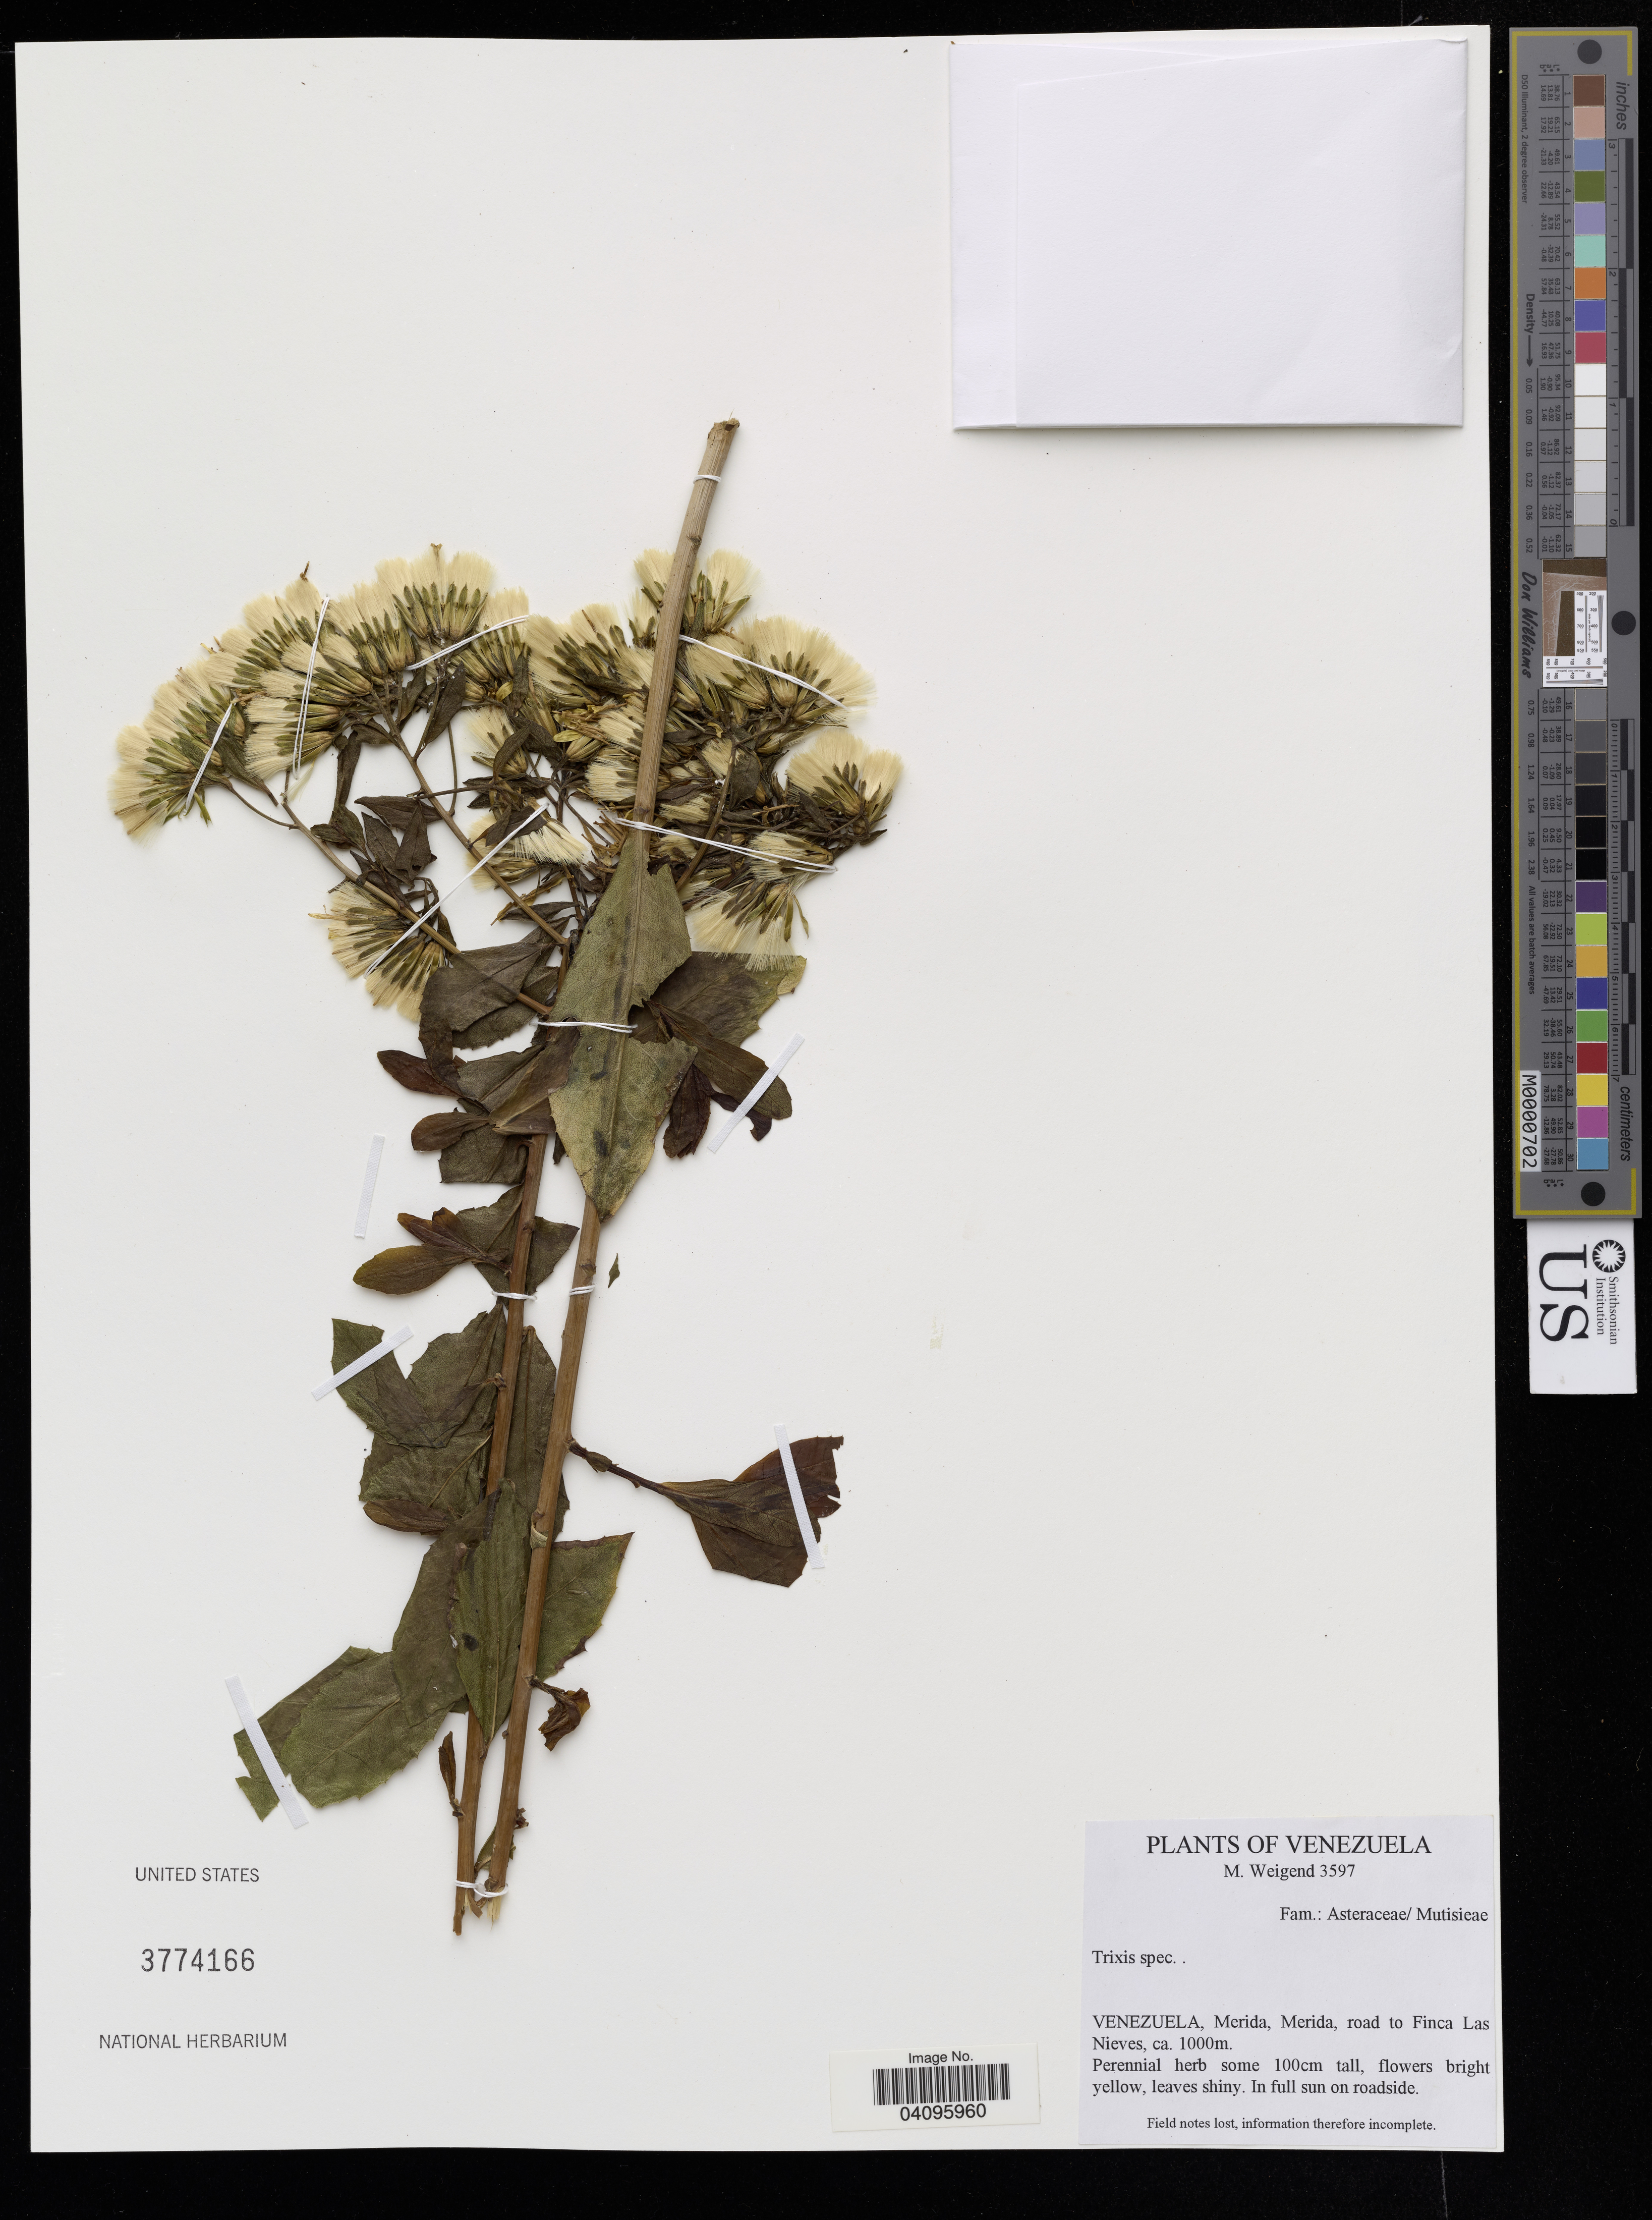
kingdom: Plantae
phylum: Tracheophyta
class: Magnoliopsida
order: Asterales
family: Asteraceae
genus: Trixis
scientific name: Trixis sp.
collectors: M. Weigend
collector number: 3597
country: Venezuela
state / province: Merida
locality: Merida, road to Finca Las Nieves.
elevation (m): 1000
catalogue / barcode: US 3774166